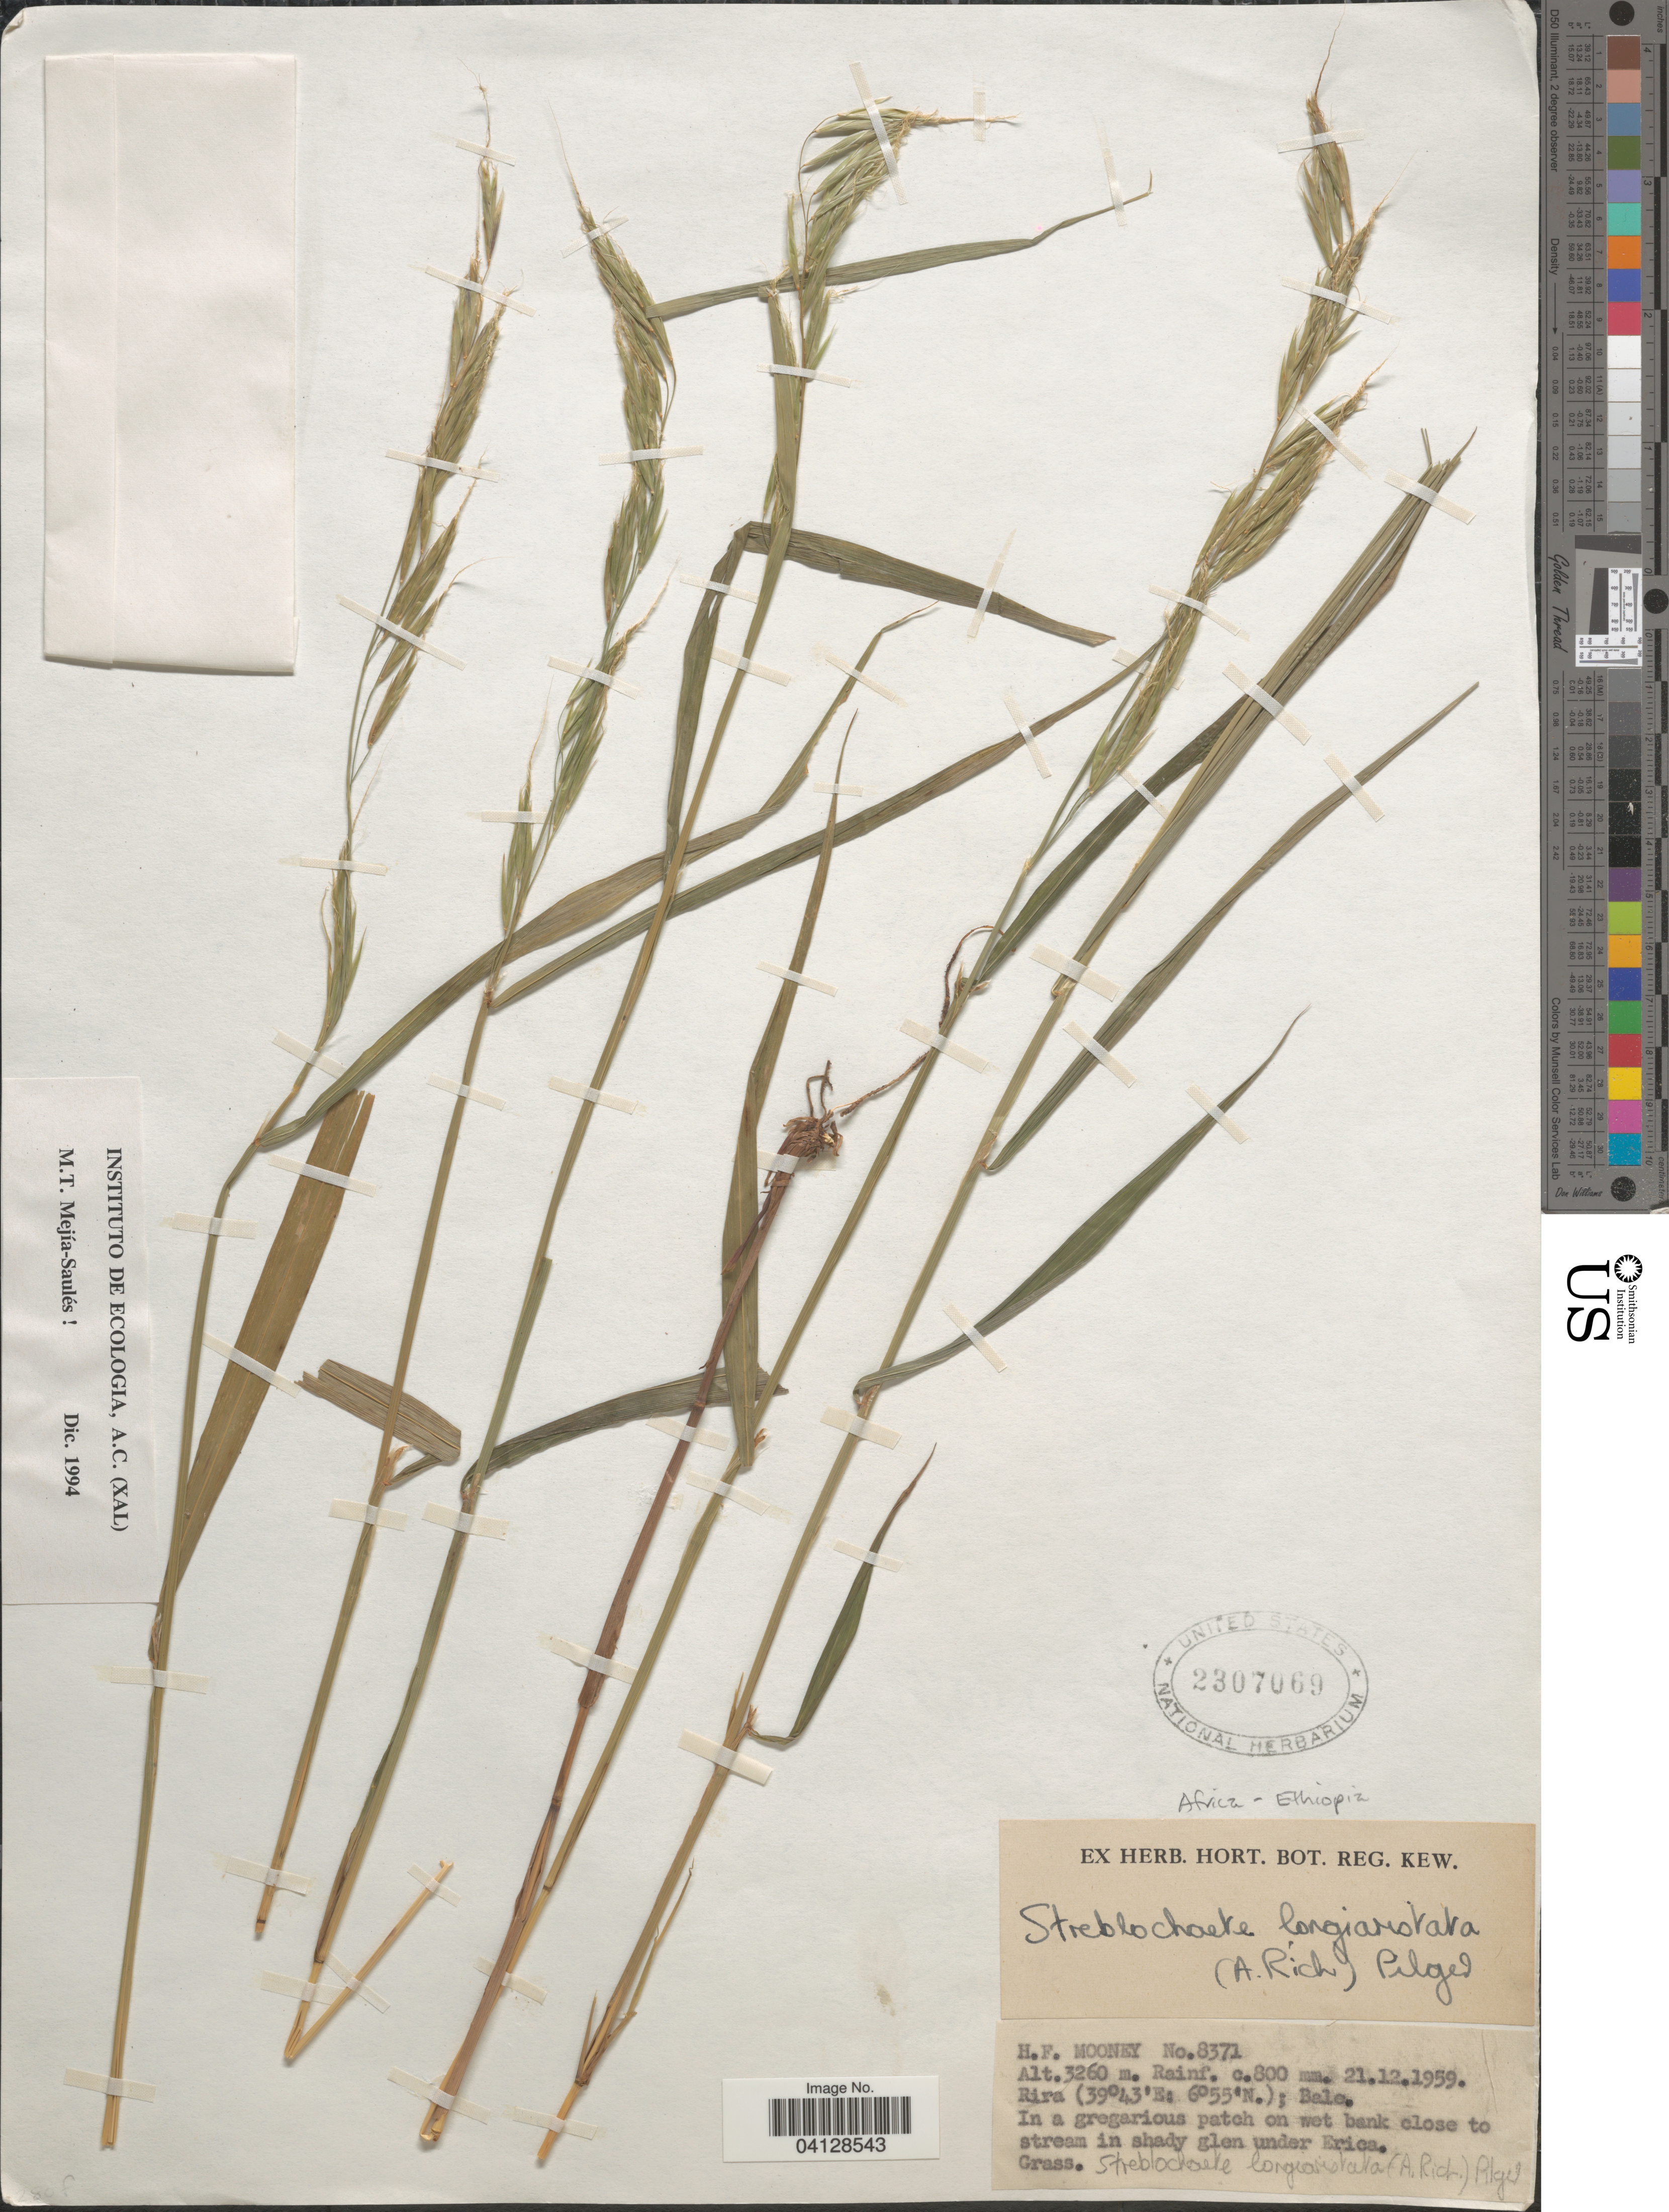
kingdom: Plantae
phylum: Tracheophyta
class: Liliopsida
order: Poales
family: Poaceae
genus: Streblochaete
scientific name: Streblochaete longiarista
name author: (A. Rich.) Pilg.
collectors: H. Mooney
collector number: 8371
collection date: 1959-12-21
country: Ethiopia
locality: Rainf. Rira. Bale.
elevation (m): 800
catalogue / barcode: US 2307069